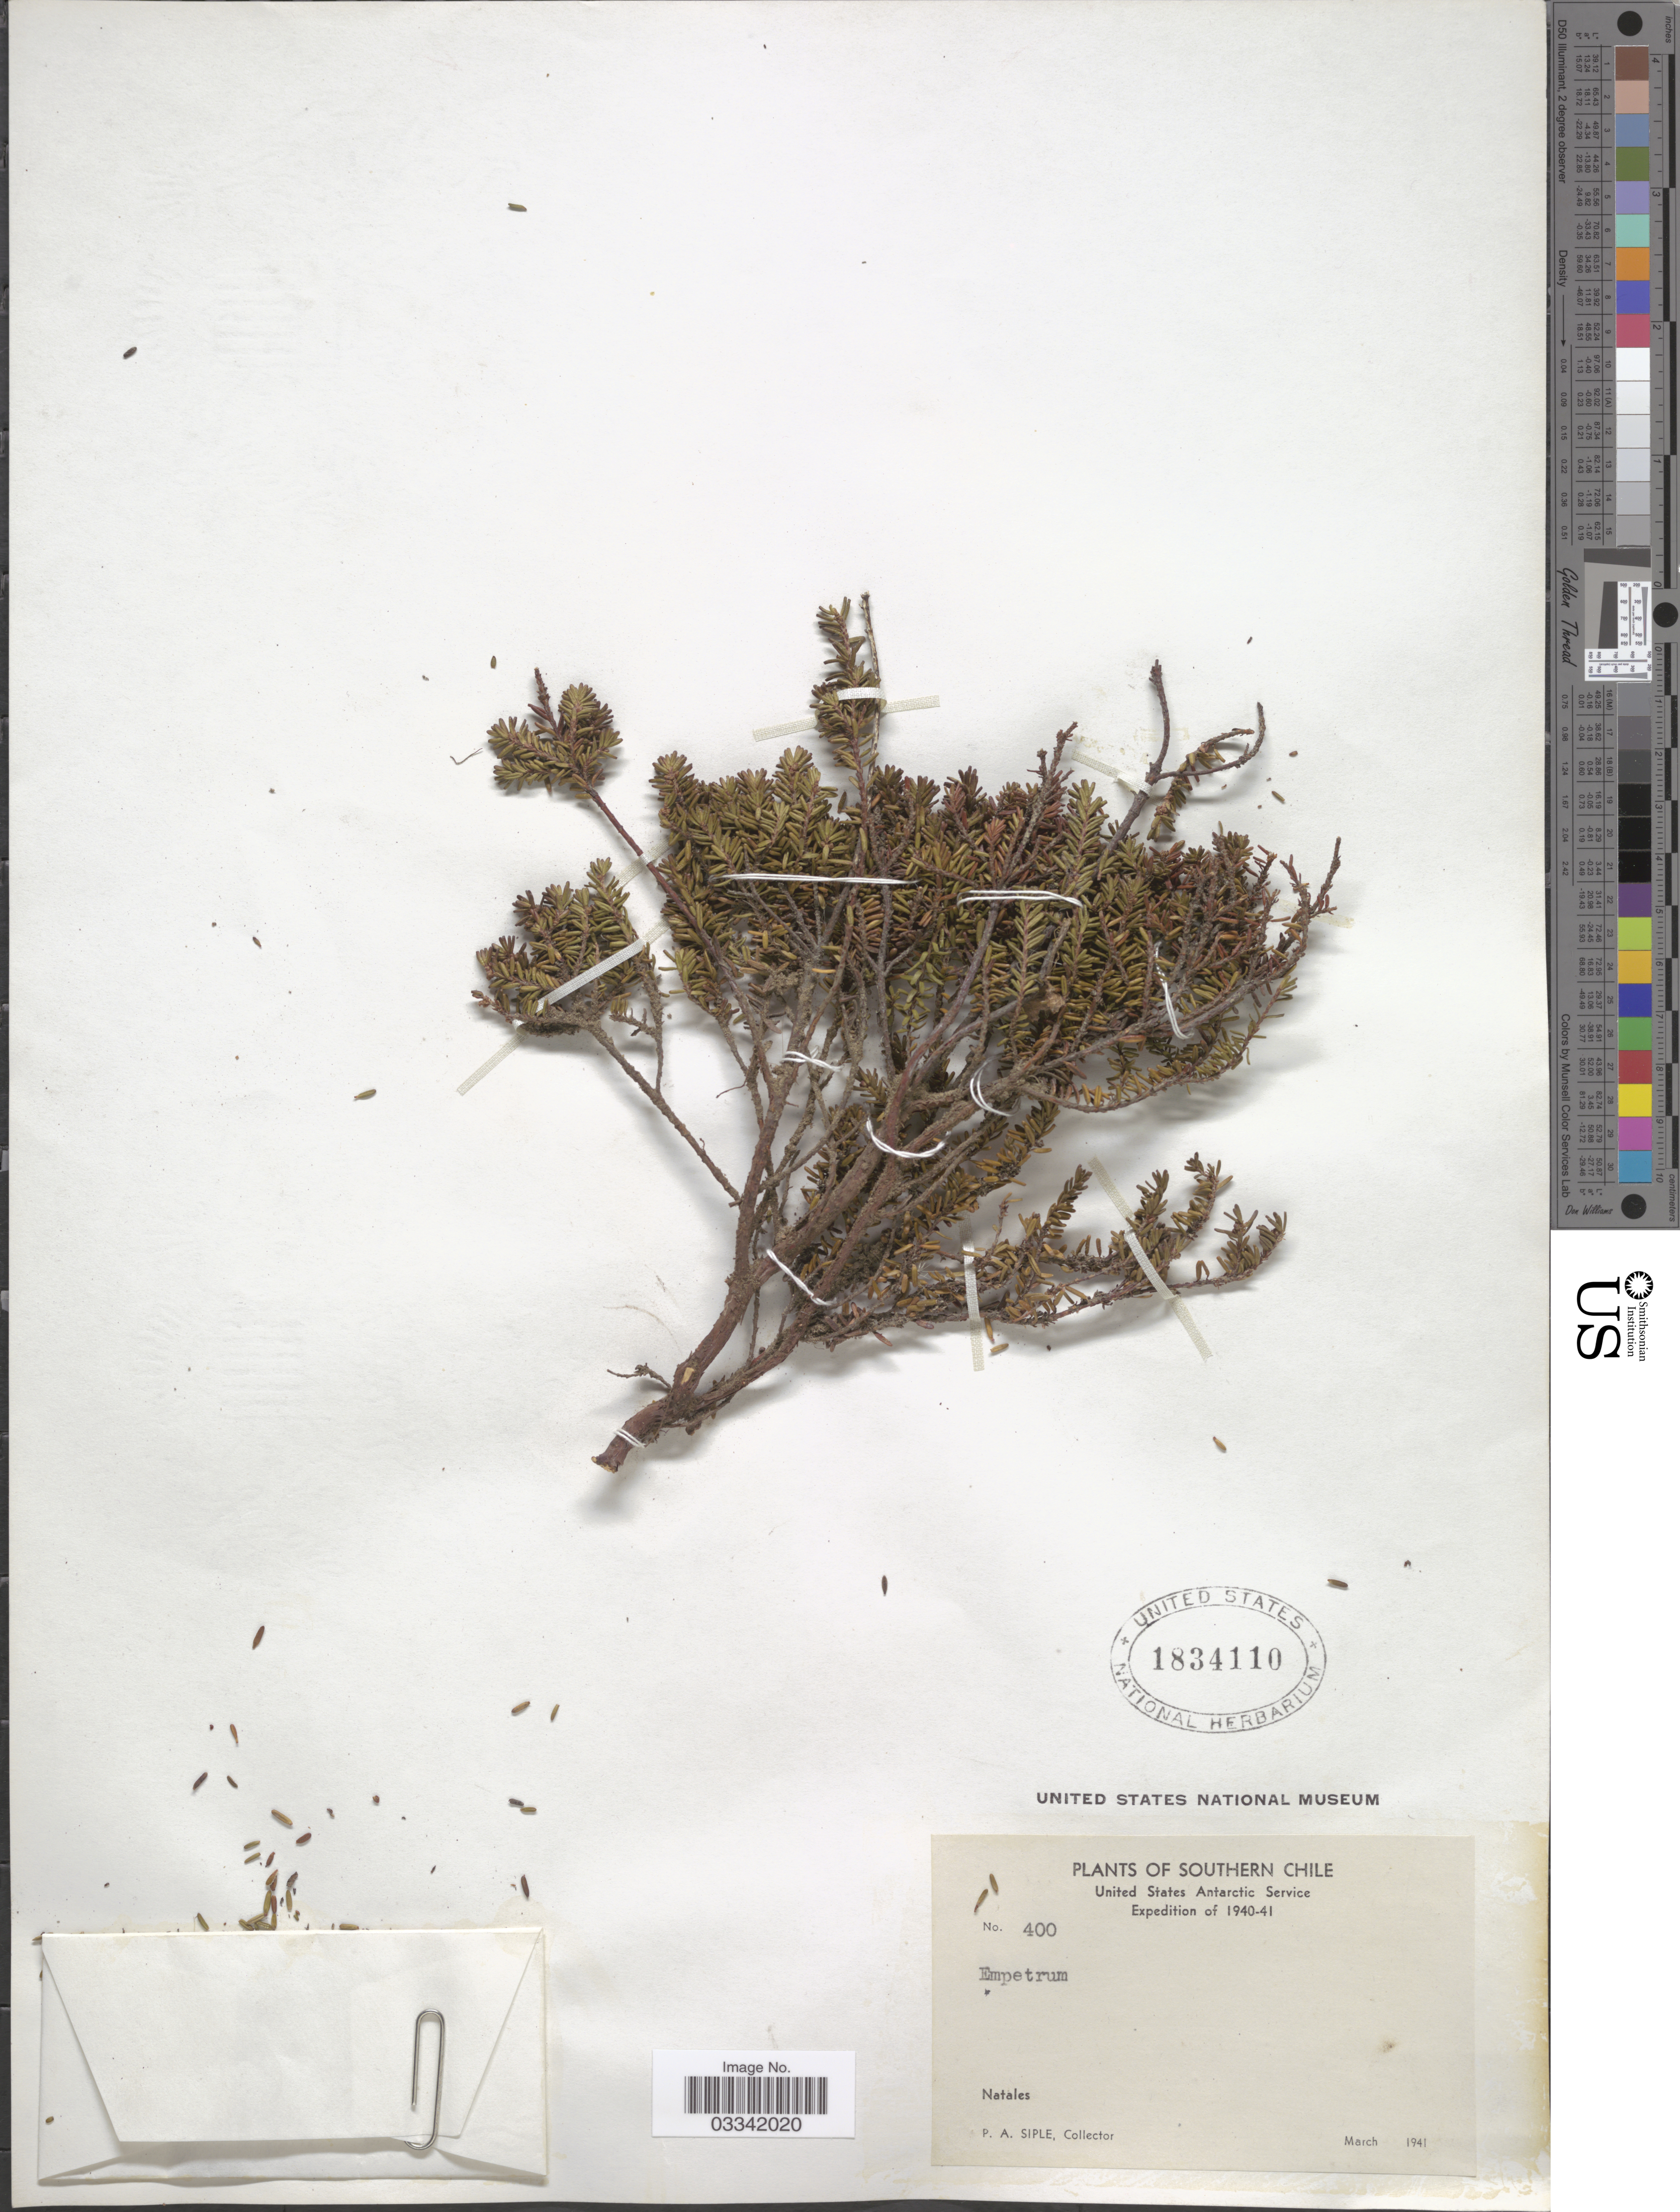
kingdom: Plantae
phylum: Tracheophyta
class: Magnoliopsida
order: Ericales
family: Ericaceae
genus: Empetrum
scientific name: Empetrum rubrum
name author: Vahl ex Willd.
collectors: P. Siple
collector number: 400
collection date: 1941-03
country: Chile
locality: Southern Chile, Natales.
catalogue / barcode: US 1834110